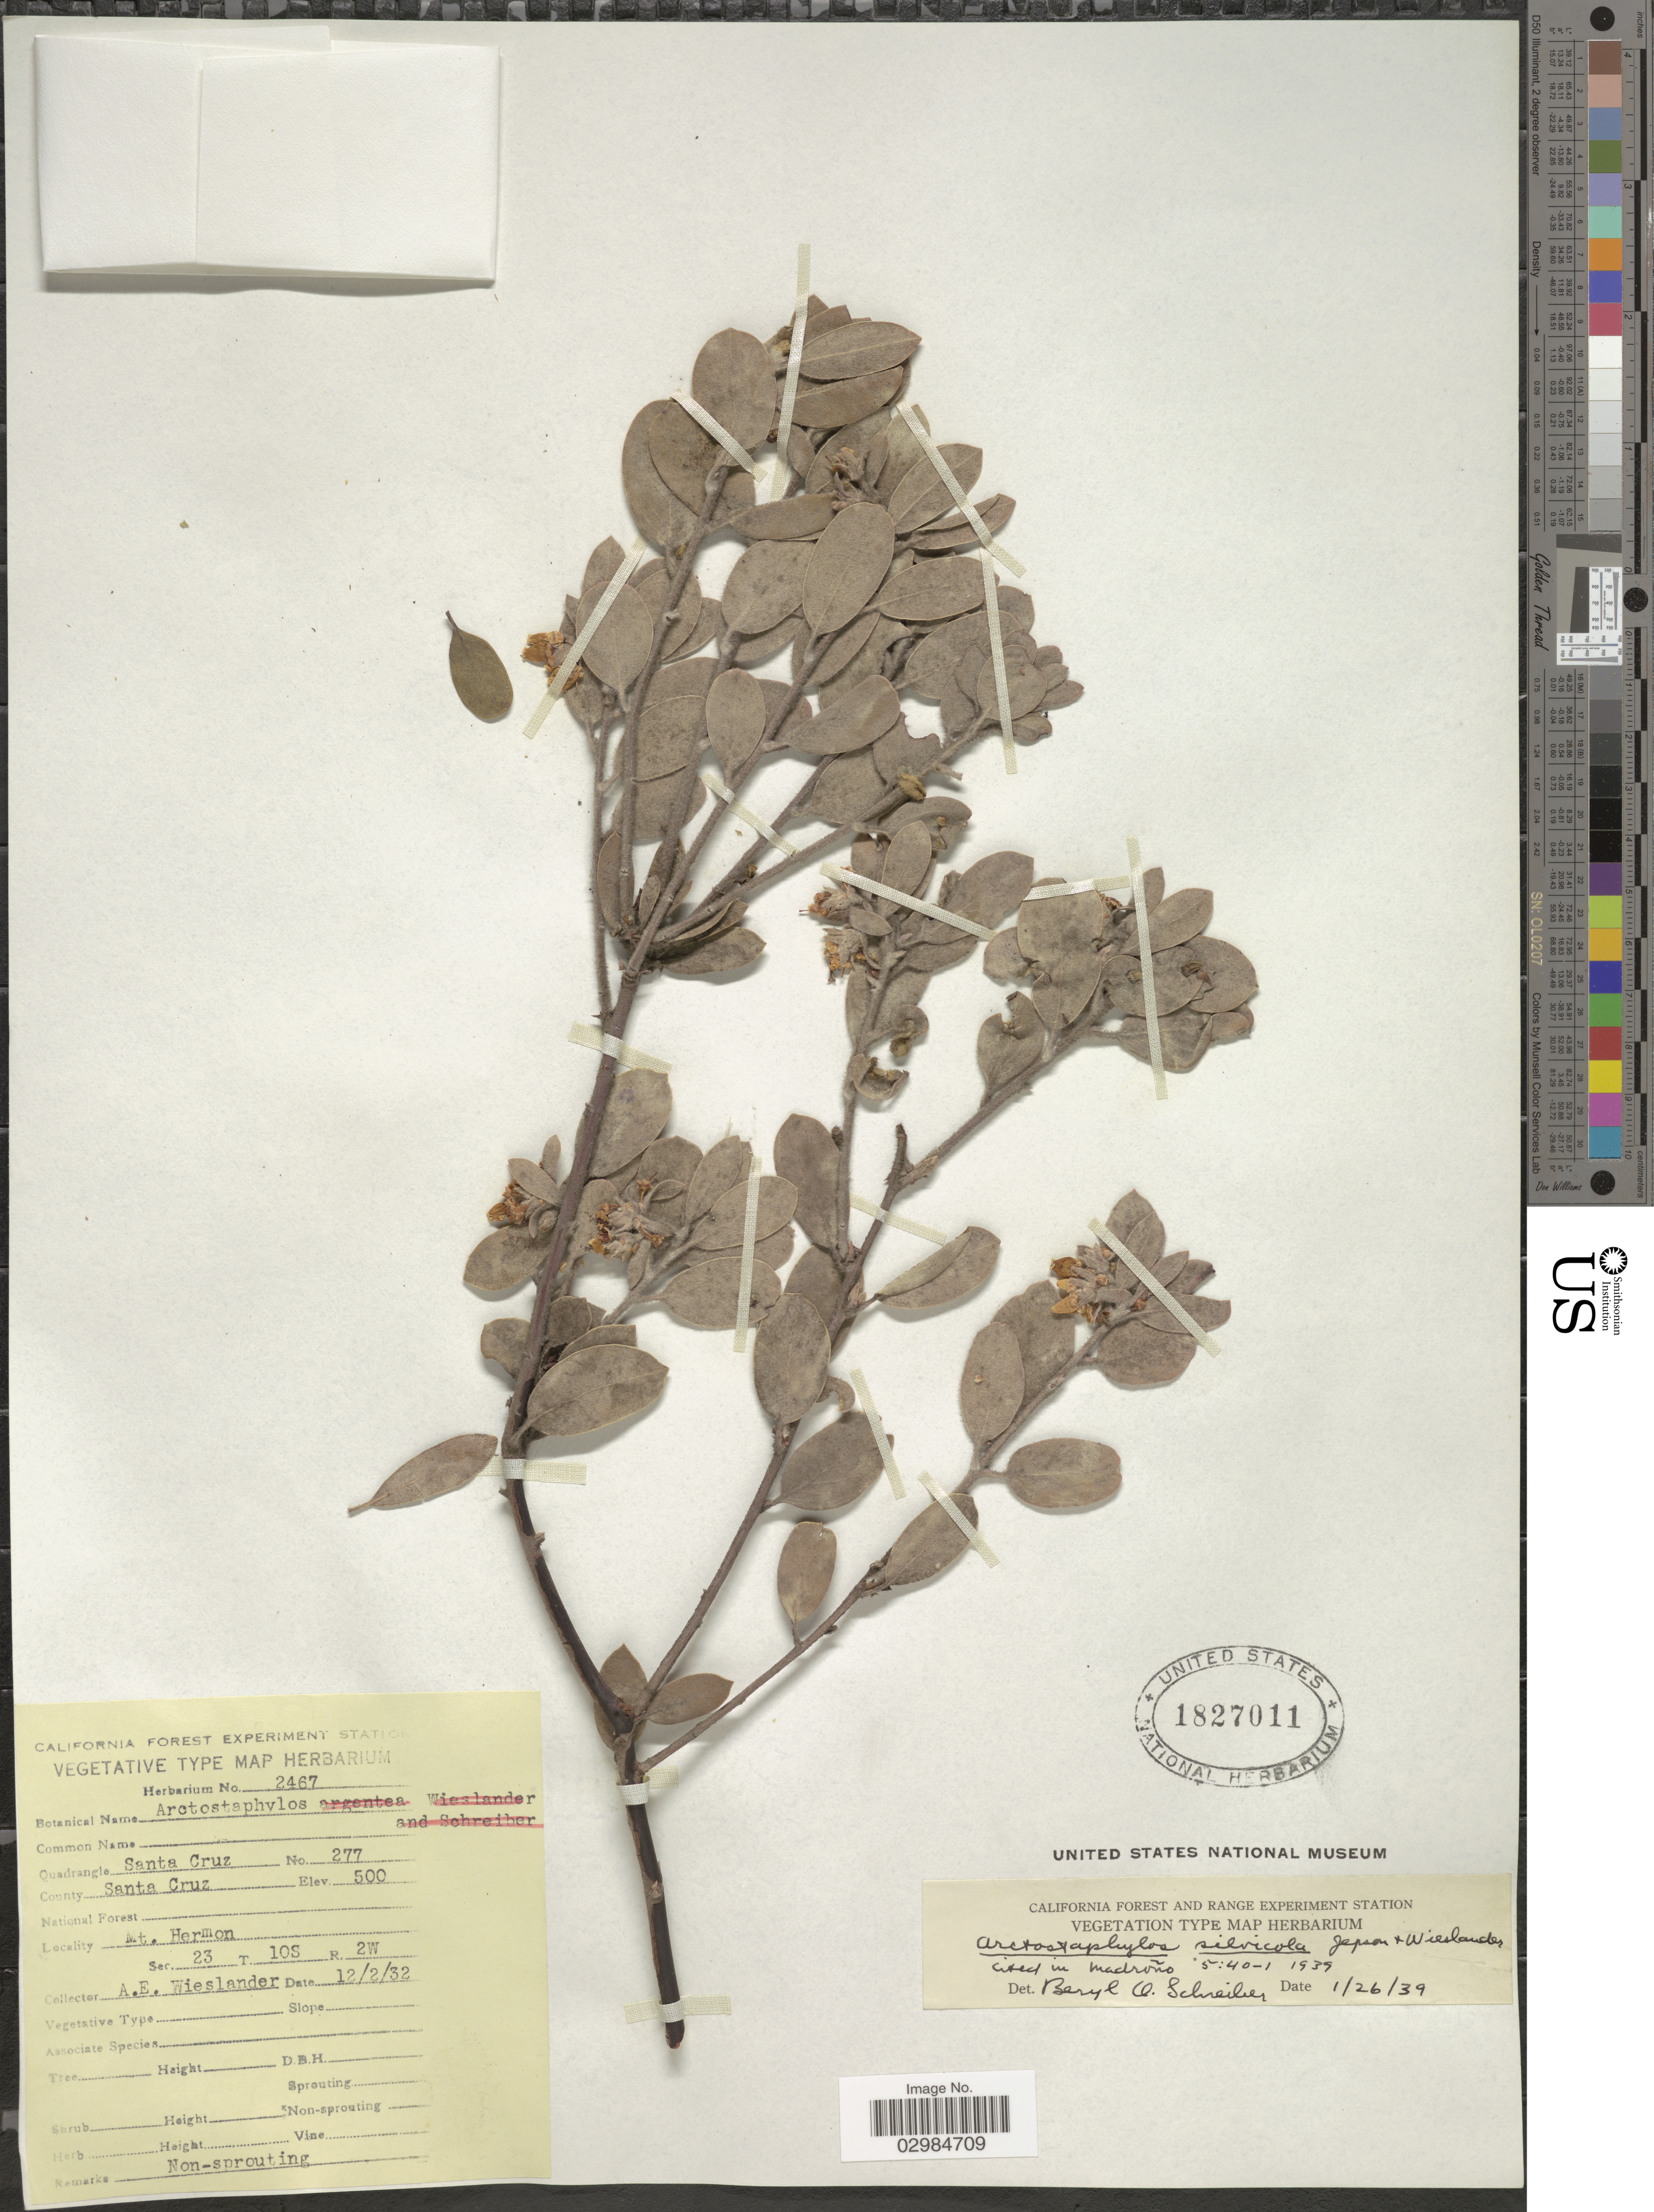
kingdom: Plantae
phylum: Tracheophyta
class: Magnoliopsida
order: Ericales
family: Ericaceae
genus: Arctostaphylos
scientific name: Arctostaphylos silvicola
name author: Jeps. & Wiesl.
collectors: A. E. Wieslander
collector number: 277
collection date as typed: Transcribed d/m/y: 2/12/32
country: United States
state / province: California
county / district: Santa Cruz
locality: Santa Cruz. County Santa Cruz. Mt. Hermon. Sec. 23 T10S R2W.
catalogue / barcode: US 1827011